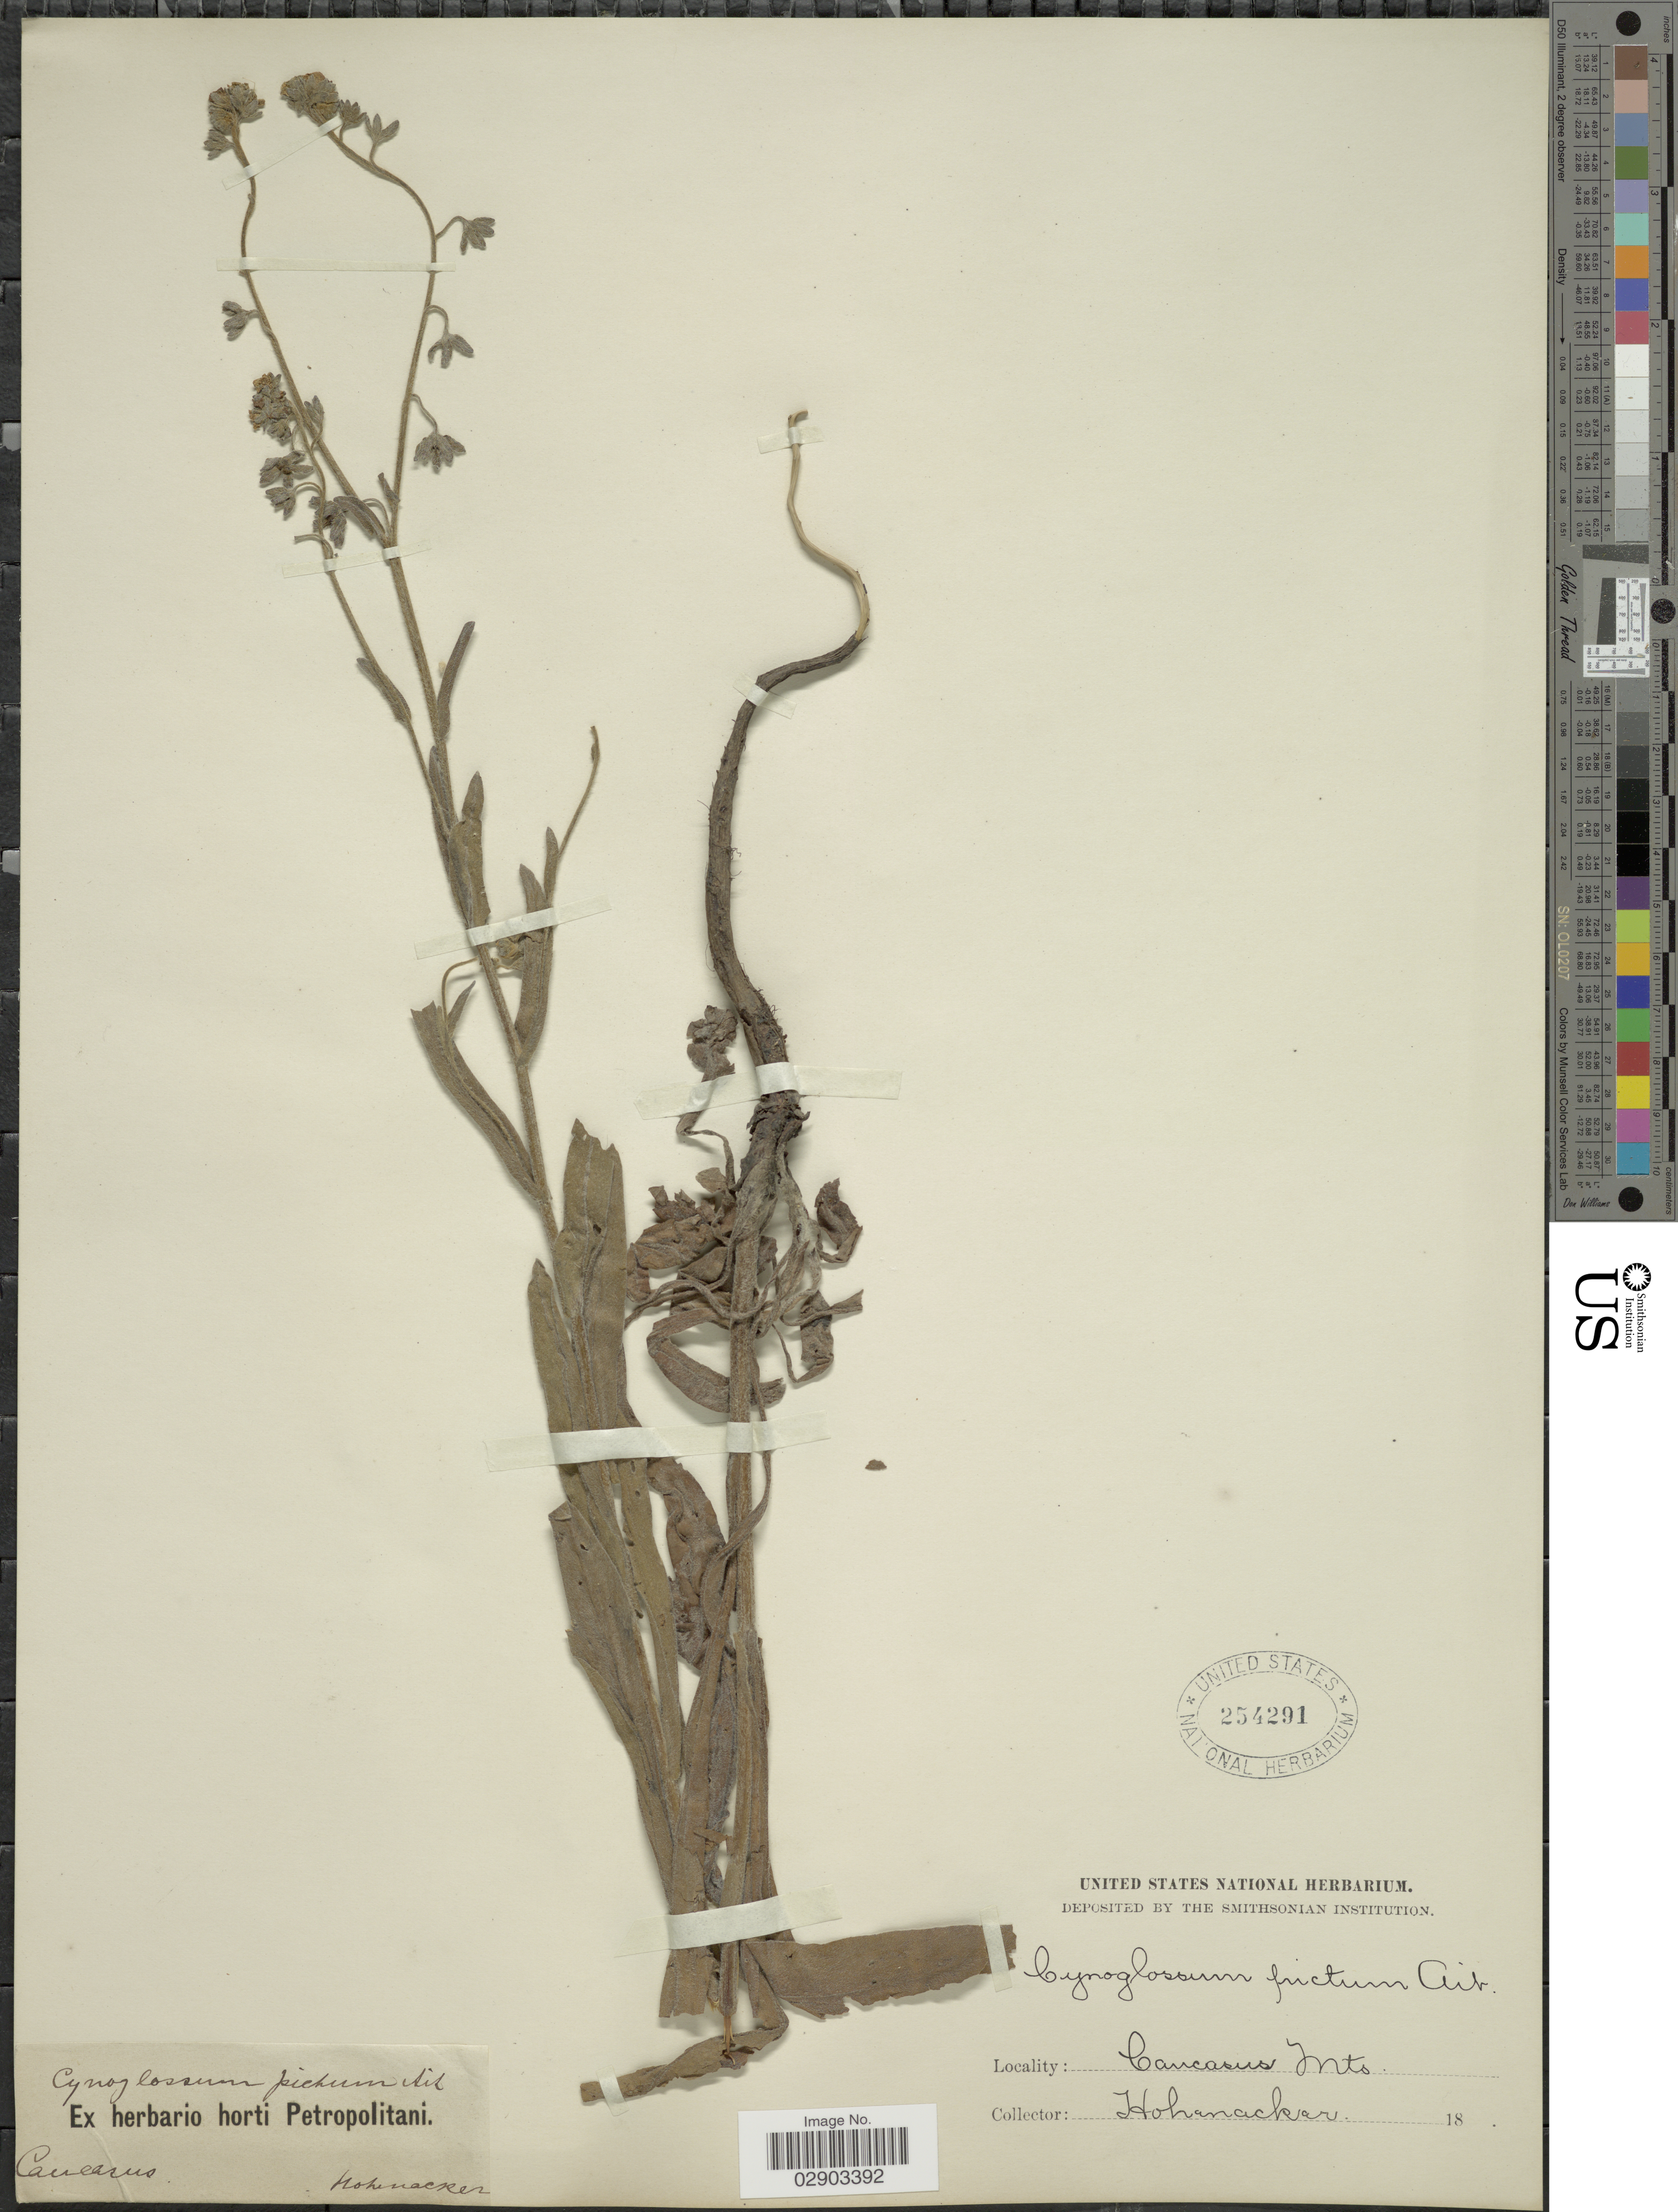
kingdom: Plantae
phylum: Tracheophyta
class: Magnoliopsida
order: Boraginales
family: Boraginaceae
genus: Cynoglossum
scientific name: Cynoglossum creticum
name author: Mill.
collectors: Hohenacker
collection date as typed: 18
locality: Caucacus, Caucacus Mts.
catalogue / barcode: US 254291